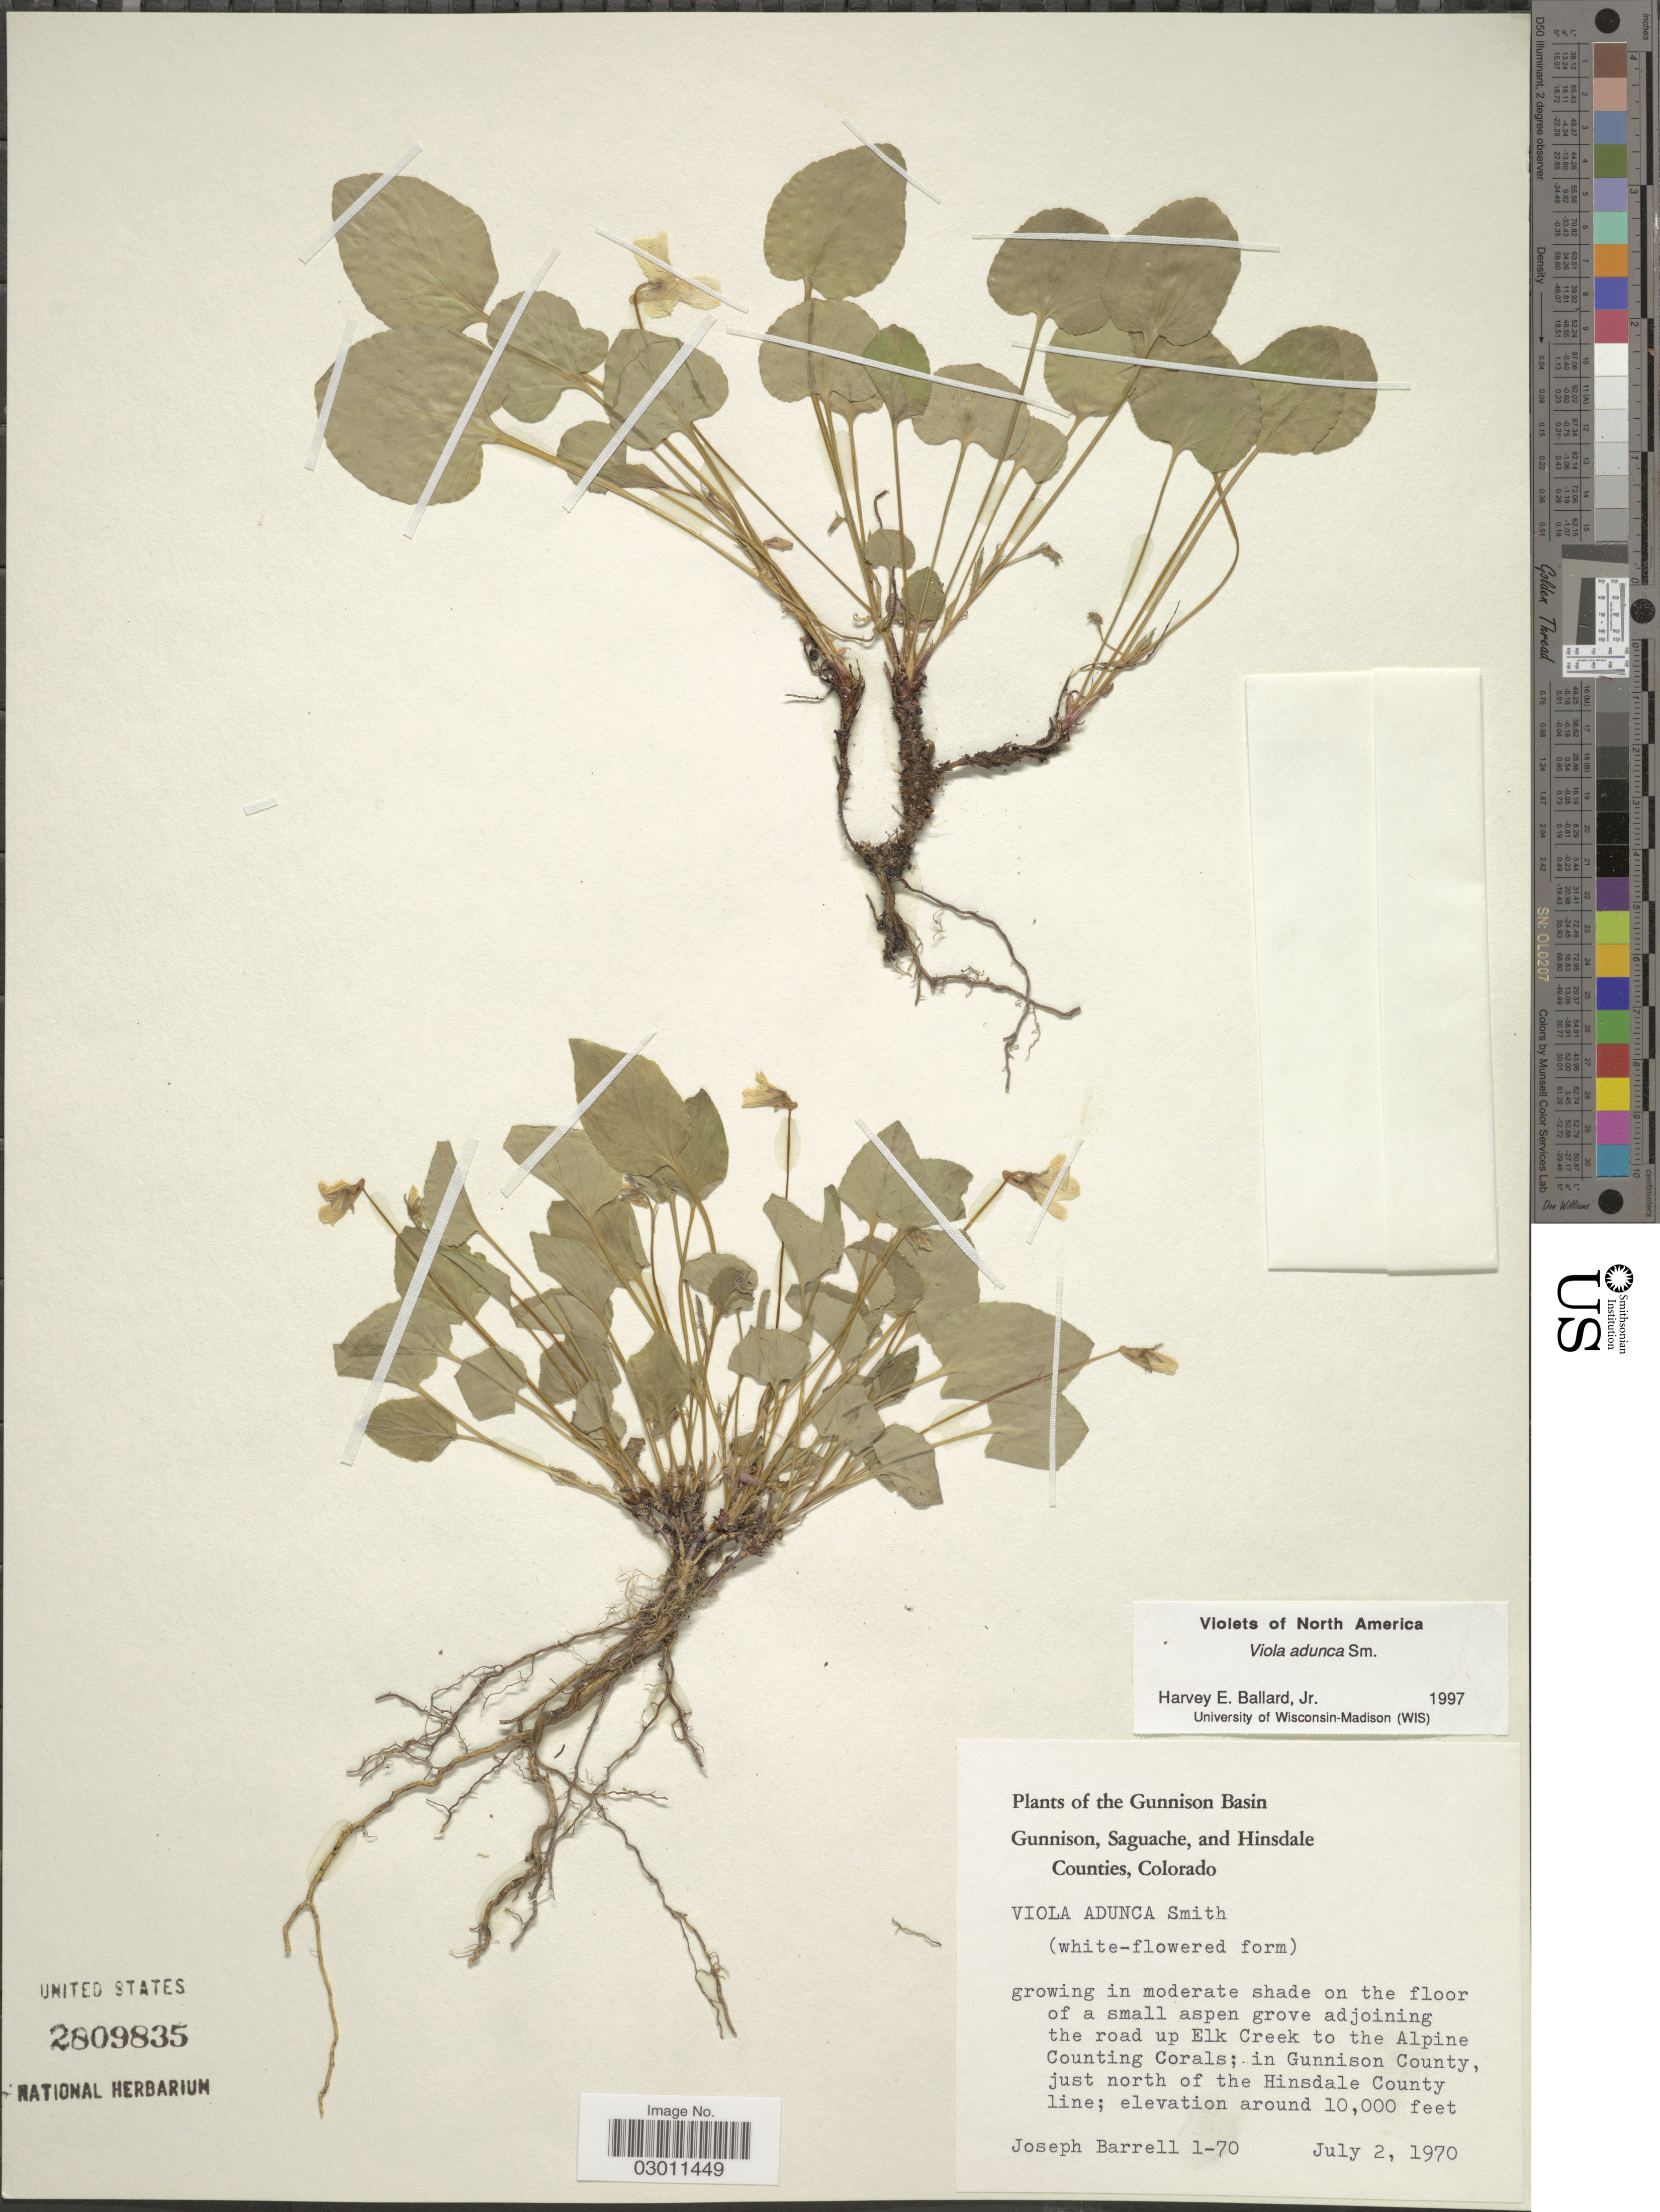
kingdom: Plantae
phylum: Tracheophyta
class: Magnoliopsida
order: Malpighiales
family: Violaceae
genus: Viola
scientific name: Viola adunca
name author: Sm.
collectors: J. Barrell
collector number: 1-70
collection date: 1970-07-02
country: United States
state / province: Colorado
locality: The Gunnison Basin, the road up Elk Creek to the Alpine Counting Corals; in Gunnison County, just north of the Hinsdale County line.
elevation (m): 3048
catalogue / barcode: US 2809835